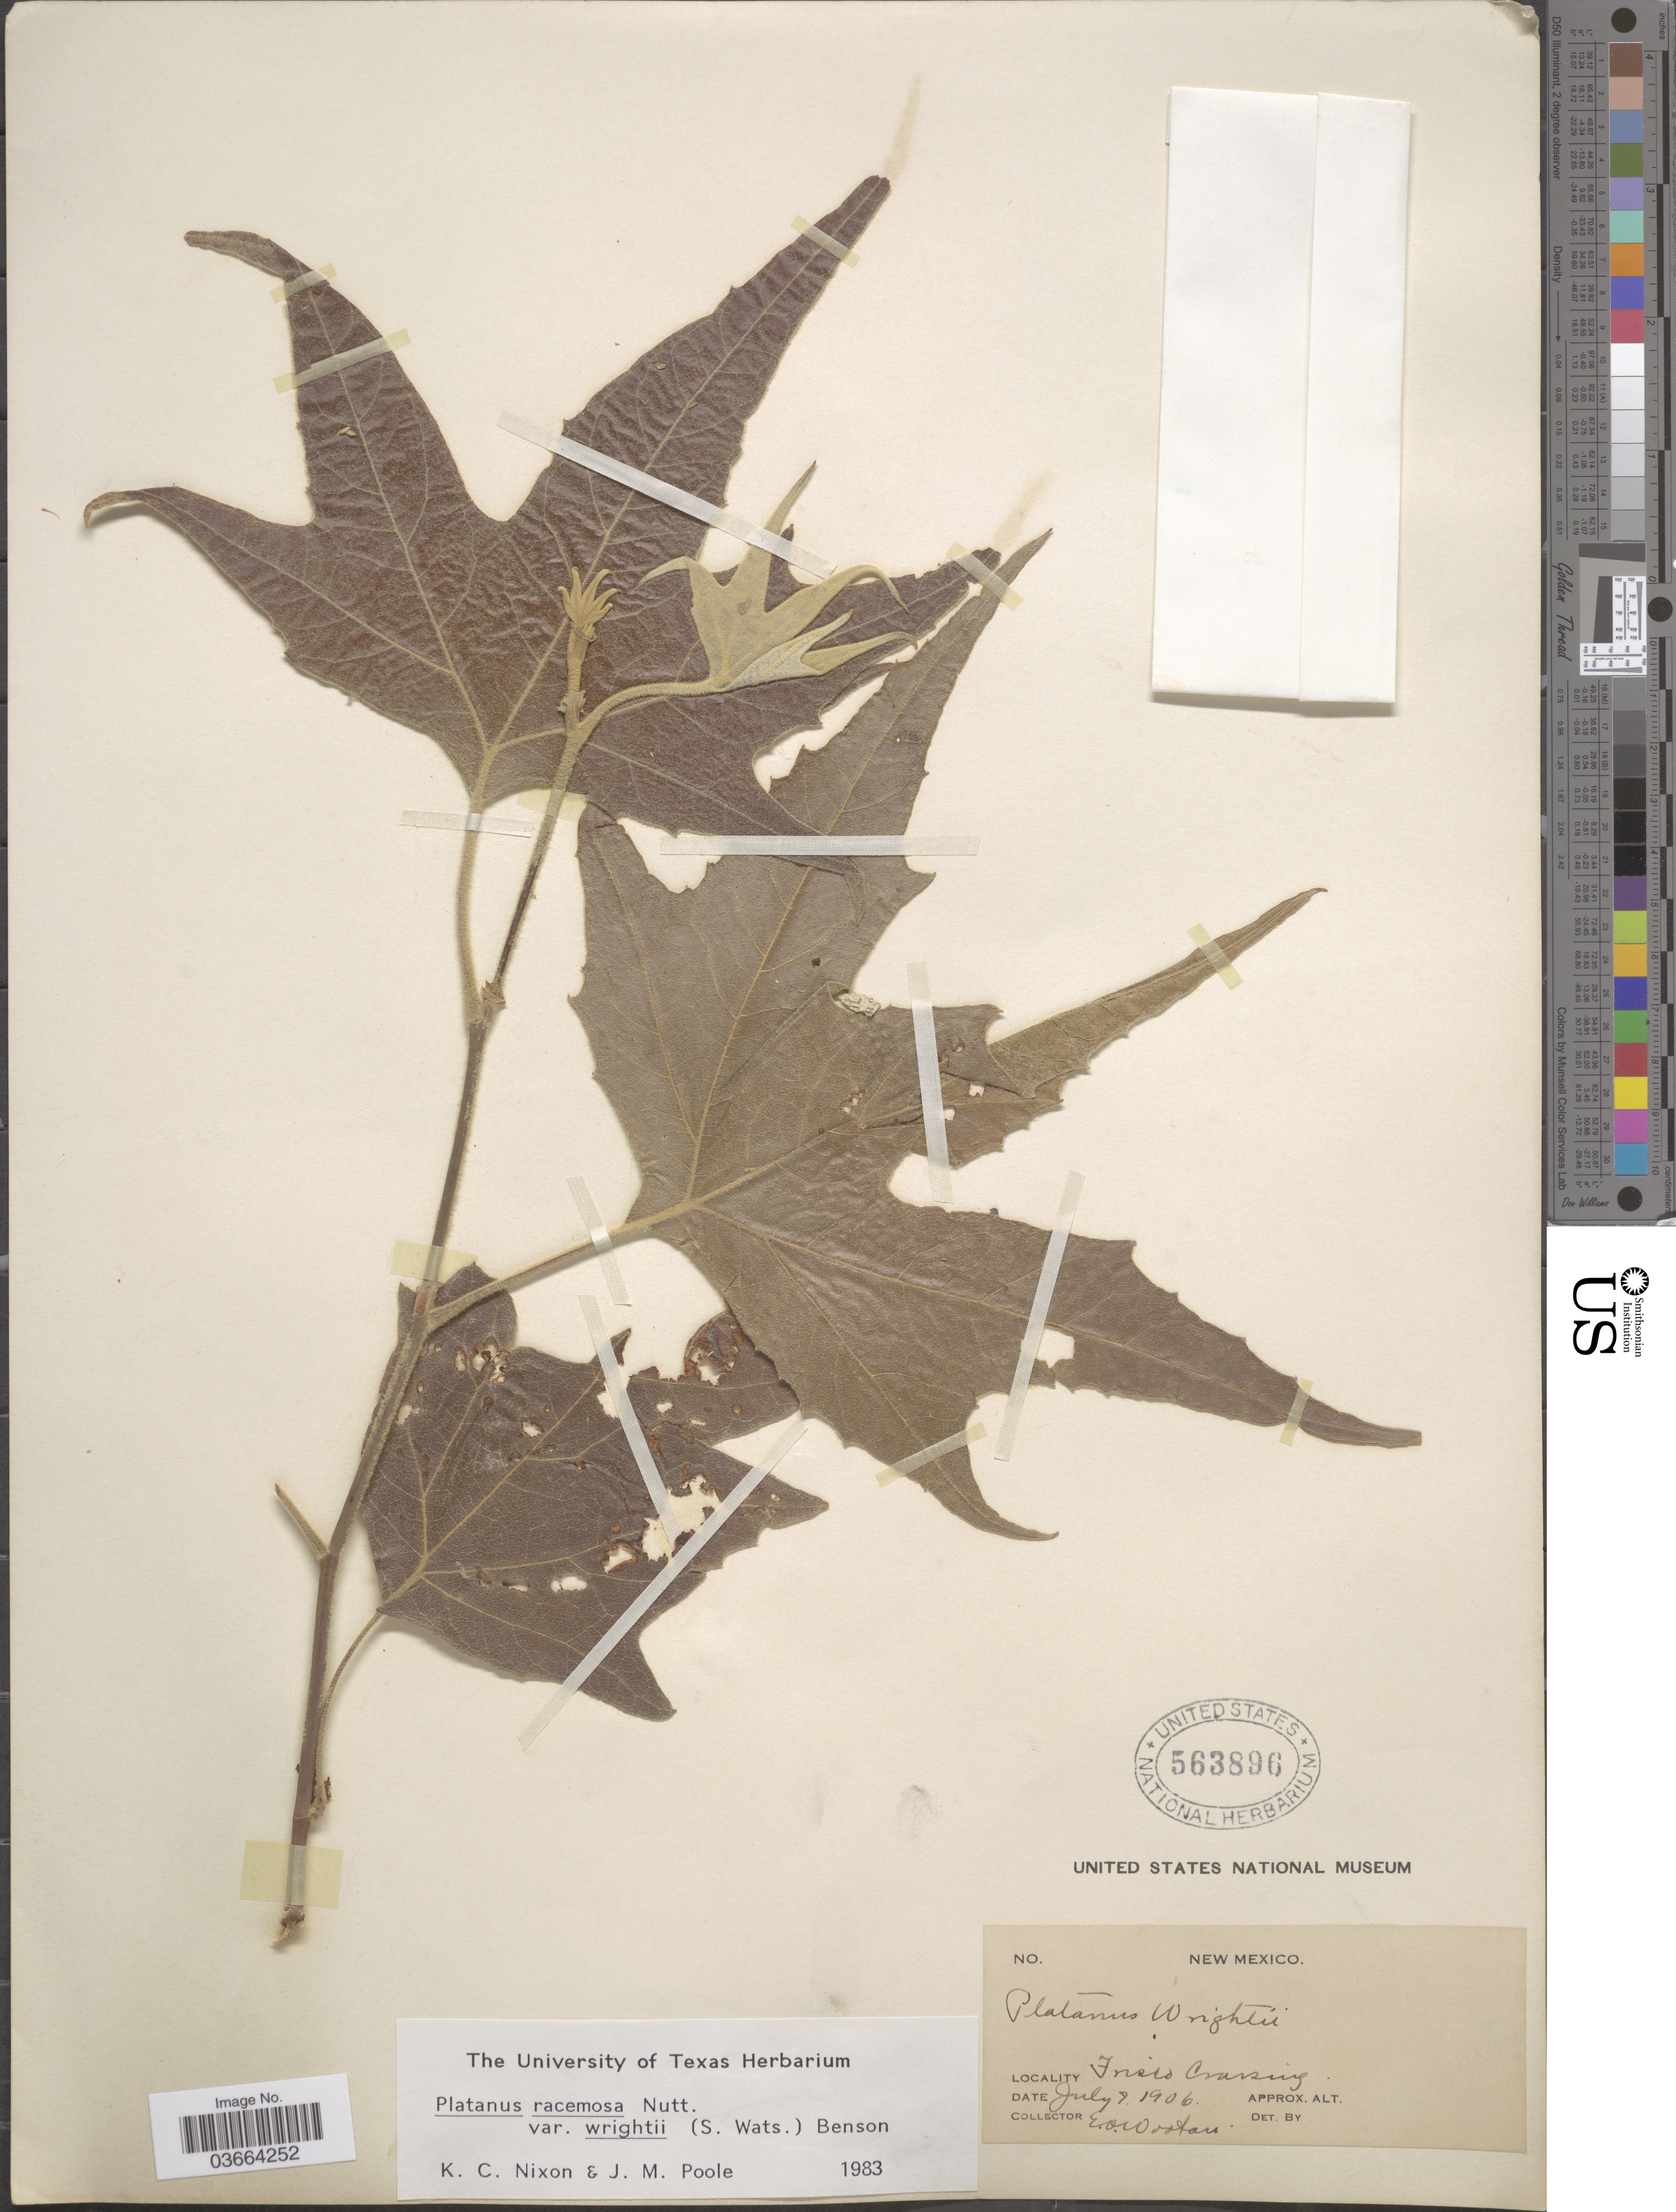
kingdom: Plantae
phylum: Tracheophyta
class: Magnoliopsida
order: Proteales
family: Platanaceae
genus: Platanus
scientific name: Platanus racemosa var. wrightii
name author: (S. Watson) L.D. Benson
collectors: E. O. Wooton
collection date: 1906-07-07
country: United States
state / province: New Mexico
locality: Frisco Crossing.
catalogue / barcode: US 563896